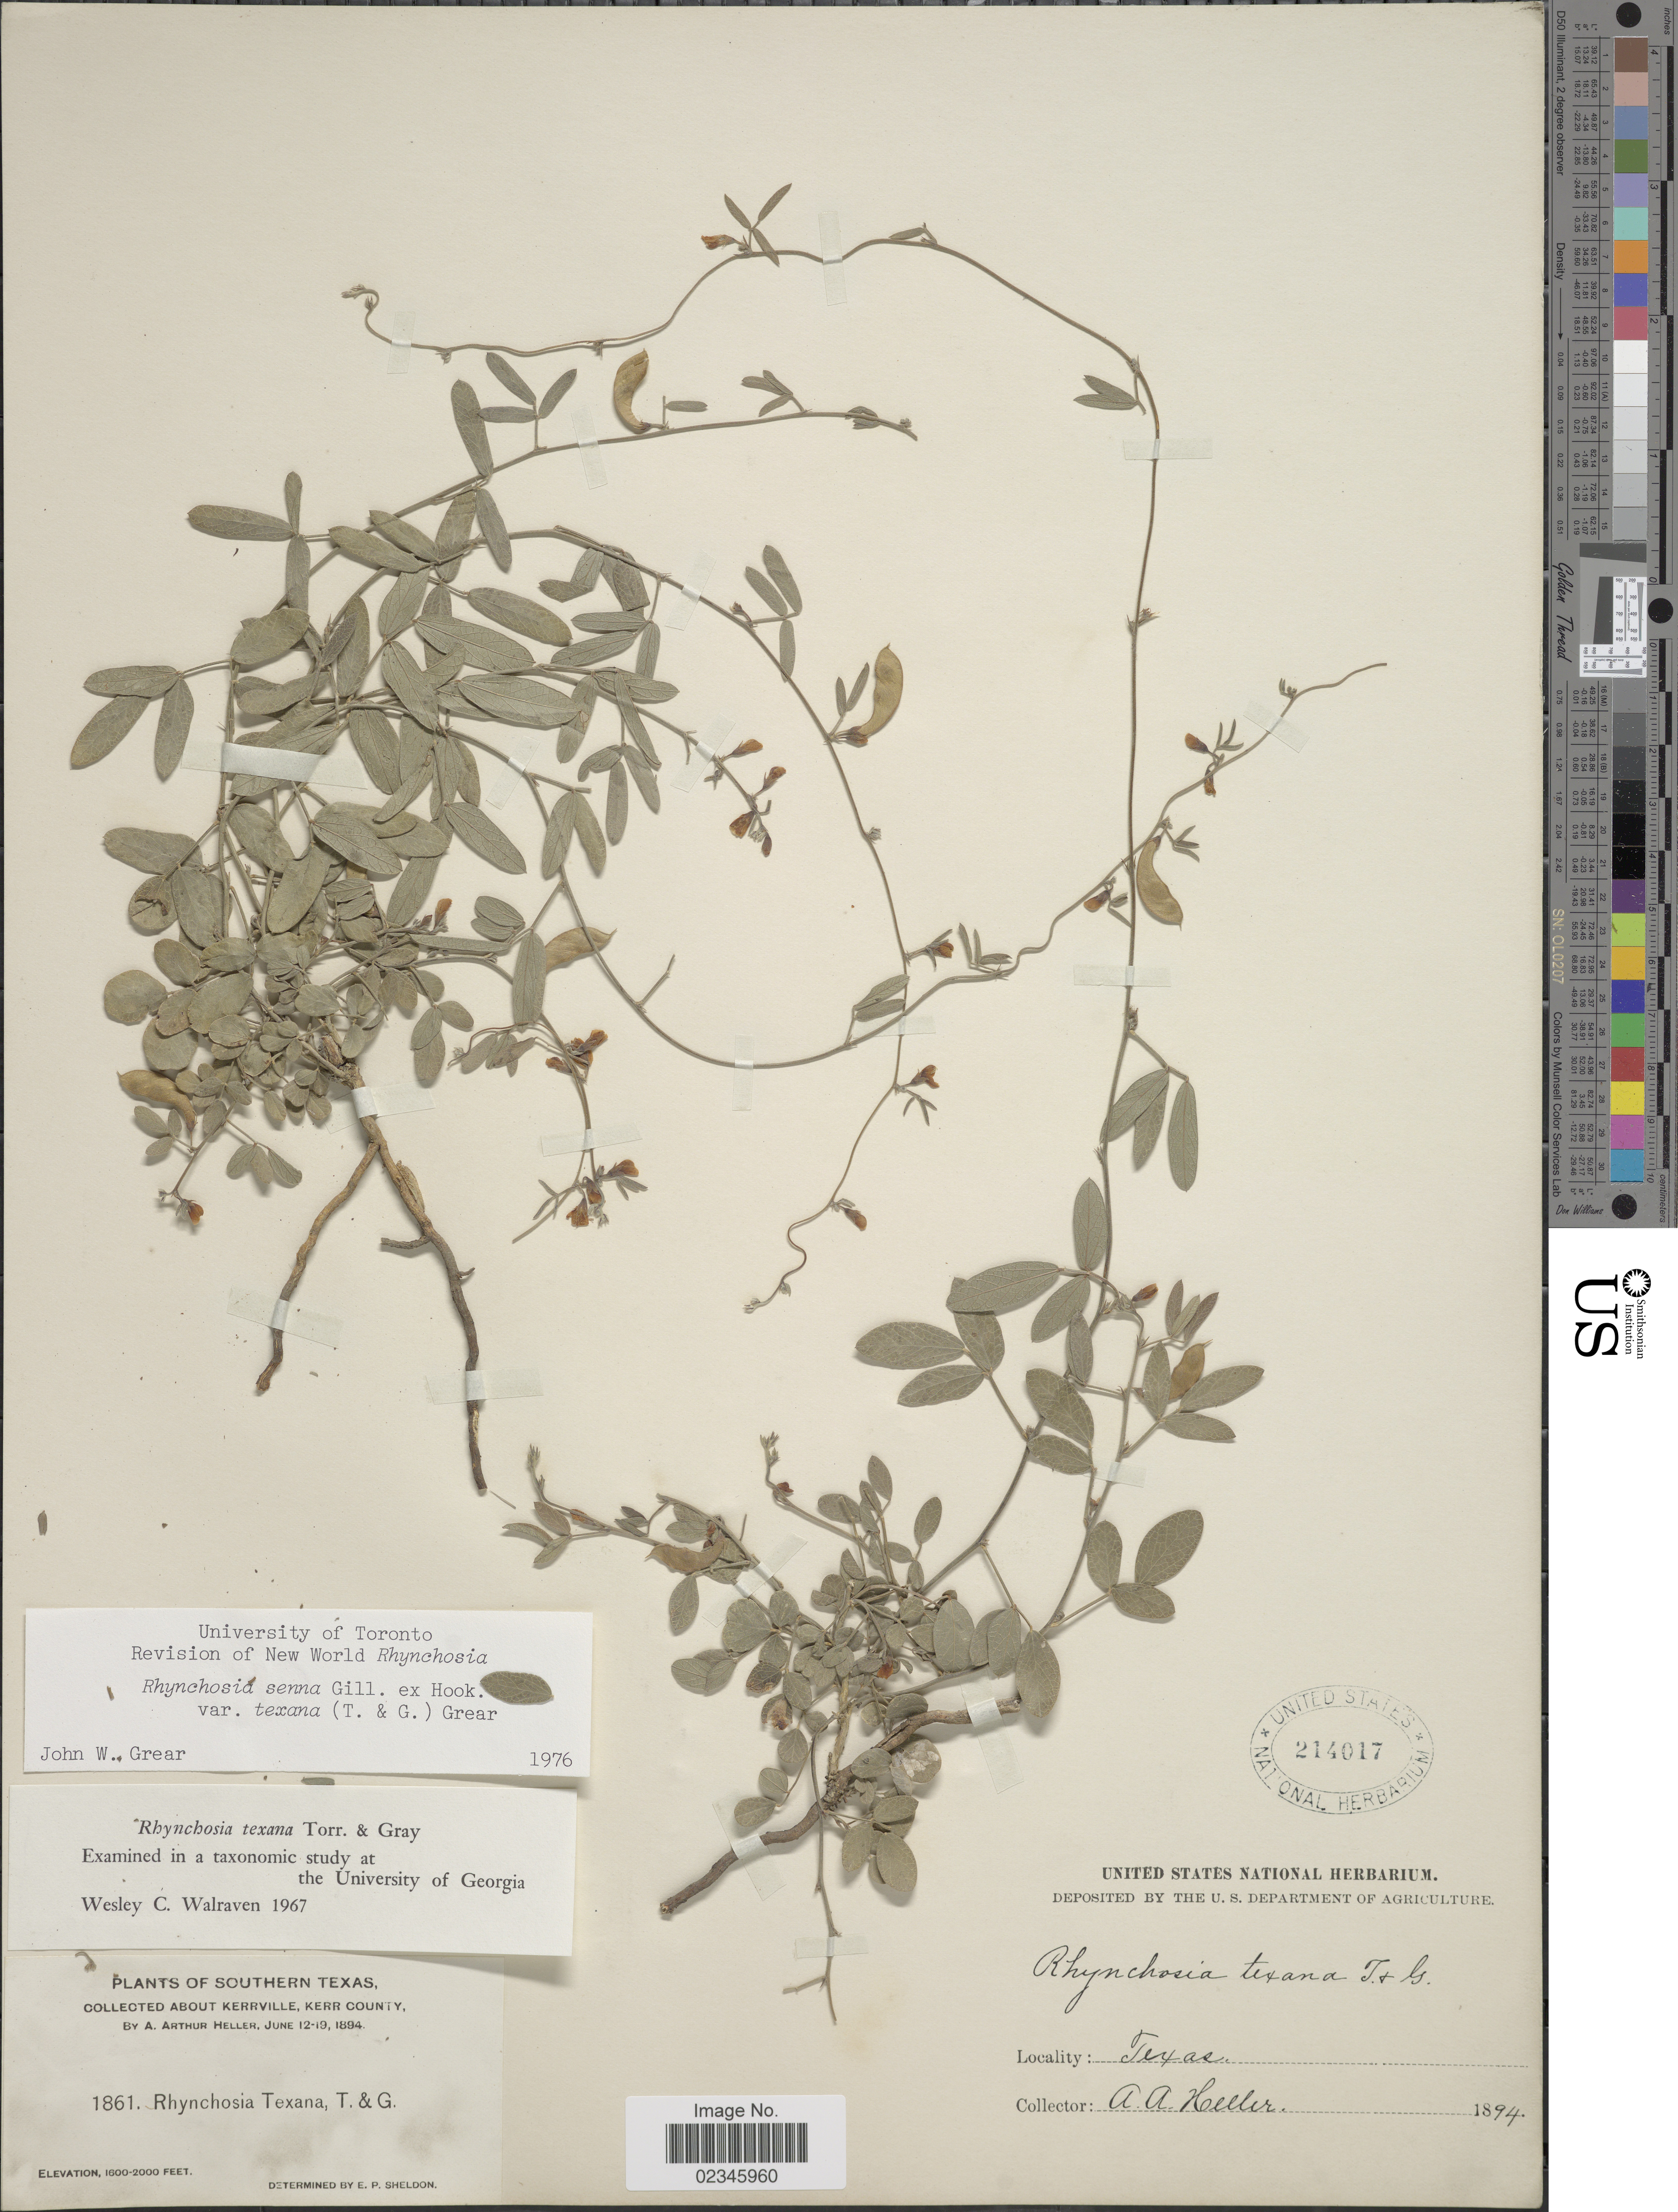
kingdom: Plantae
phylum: Tracheophyta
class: Magnoliopsida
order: Fabales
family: Fabaceae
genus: Rhynchosia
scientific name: Rhynchosia senna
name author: Gillies ex Hook.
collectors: A. A. Heller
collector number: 1861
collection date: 1894-06-12/1894-06-19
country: United States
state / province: Texas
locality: Southern Texas, about Kerrville, Kerr County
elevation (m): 488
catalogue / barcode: US 214017